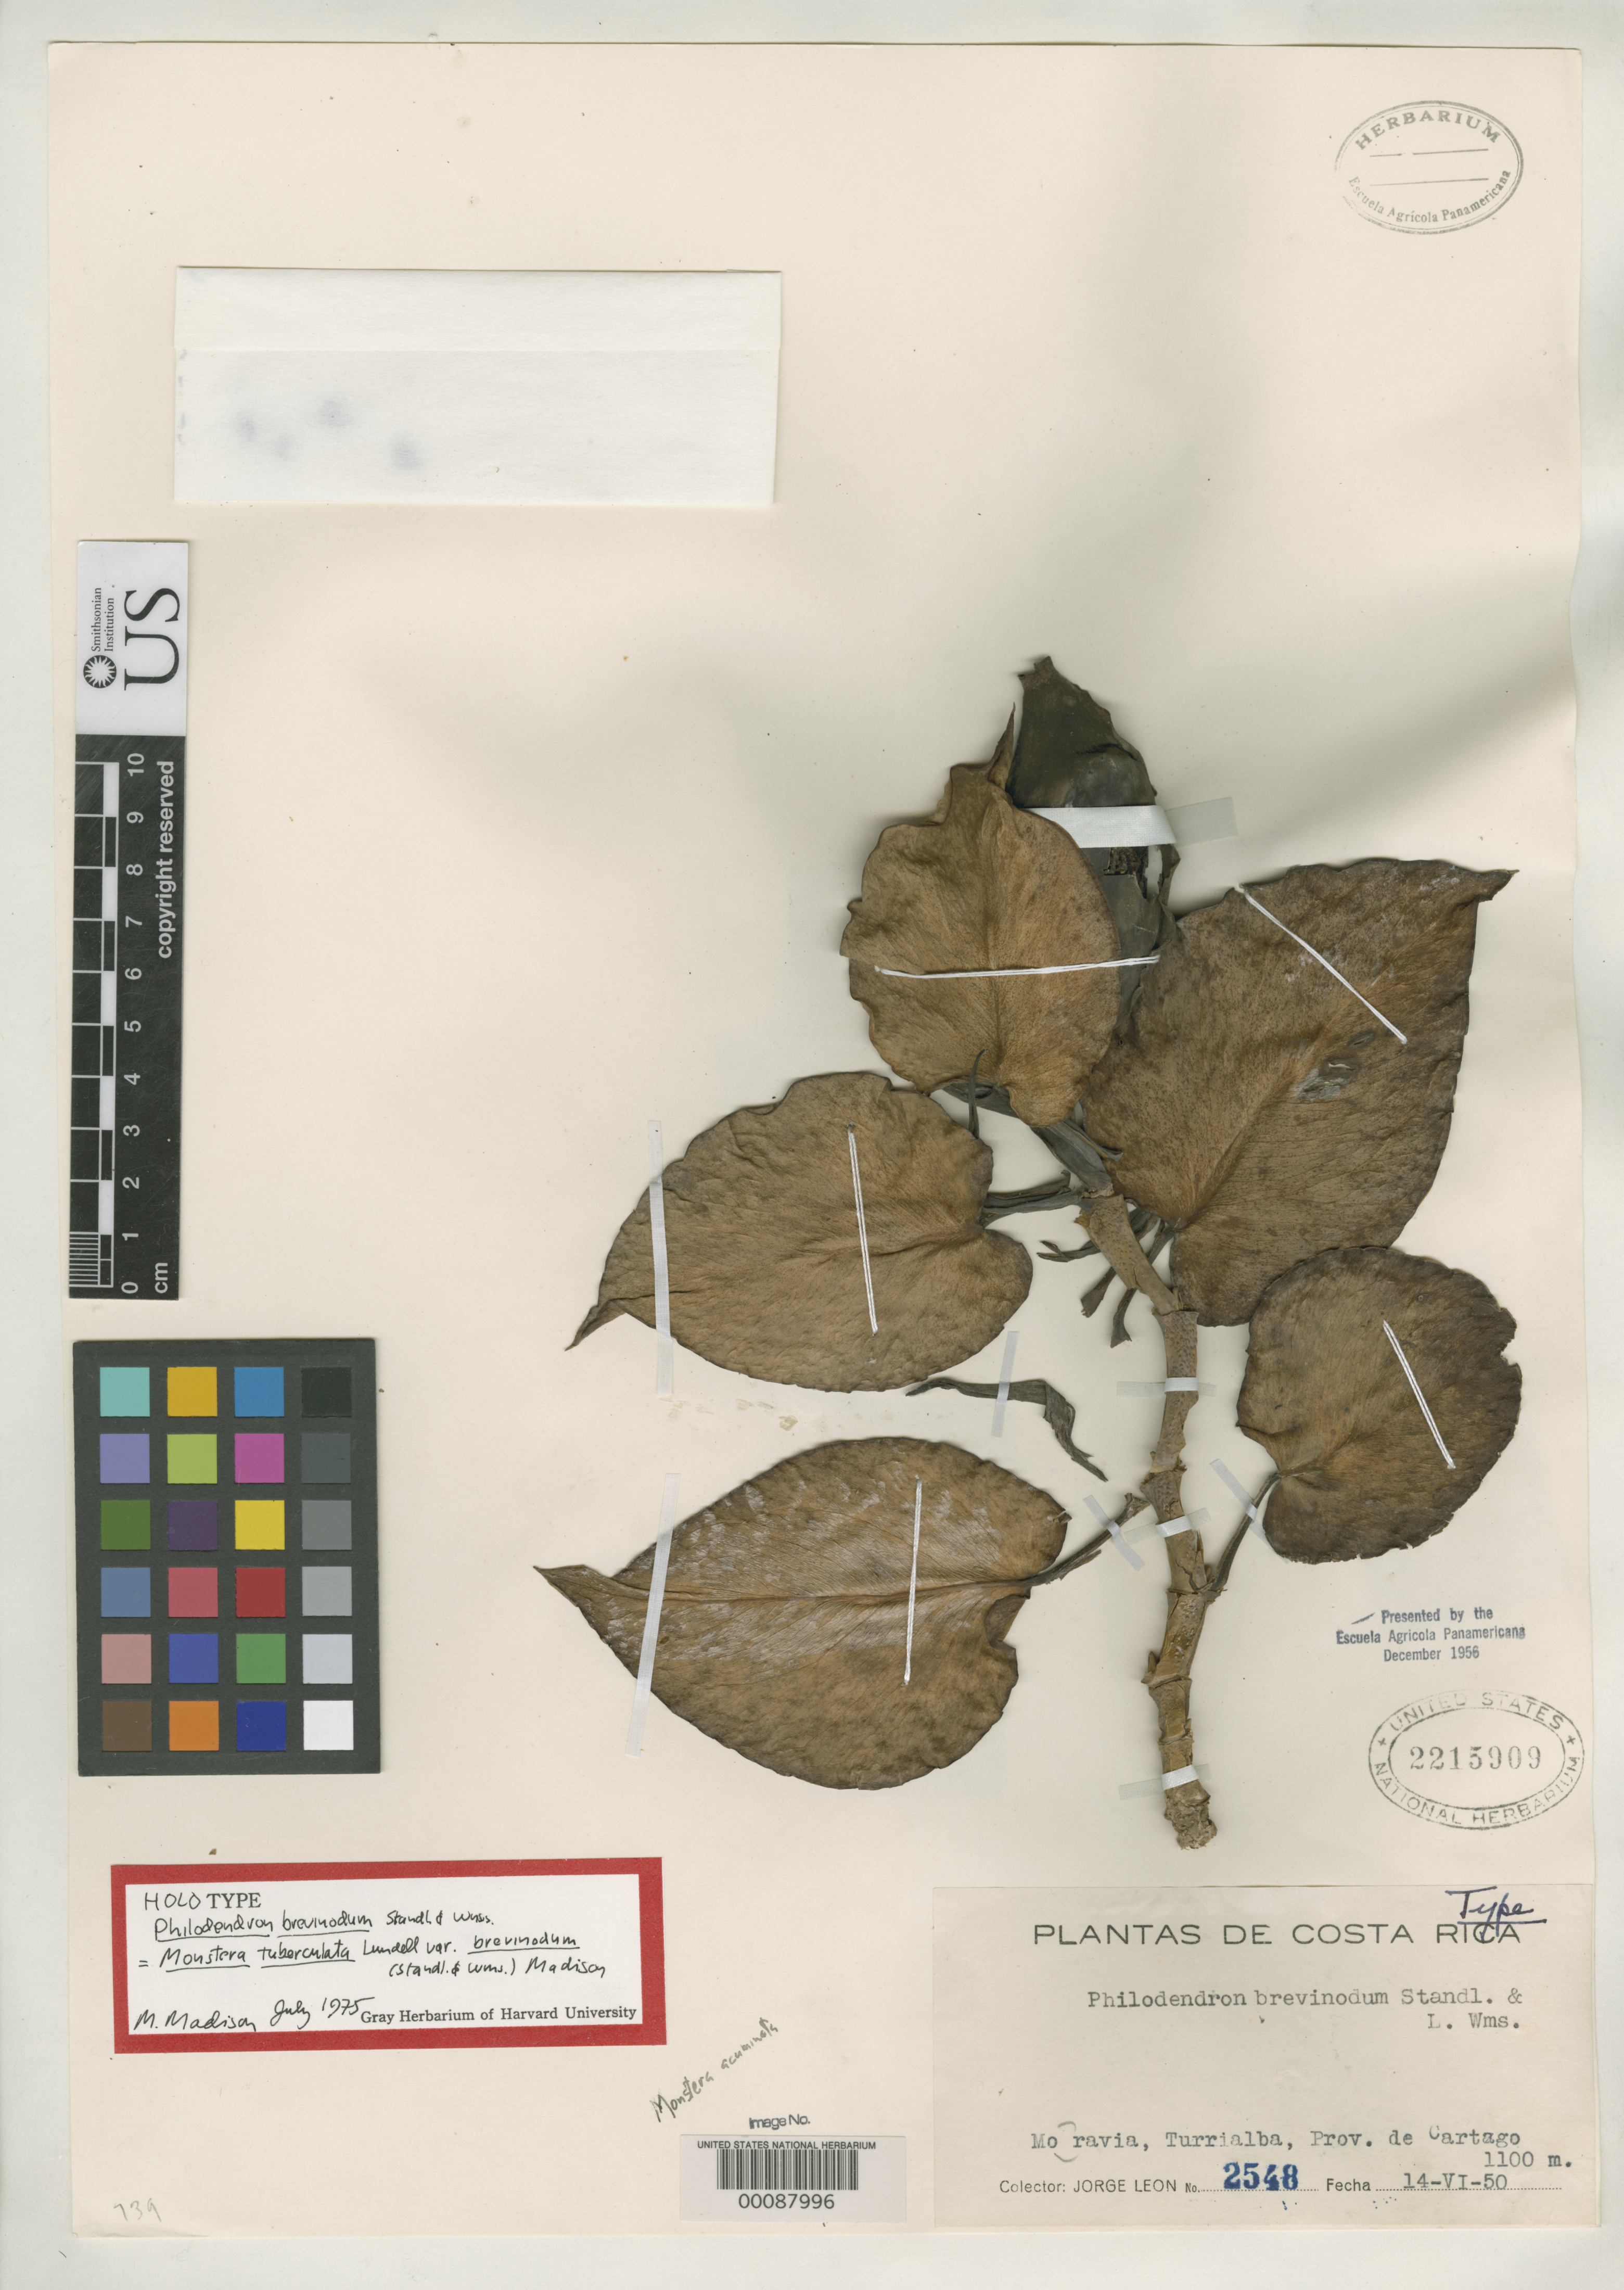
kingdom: Plantae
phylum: Tracheophyta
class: Liliopsida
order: Alismatales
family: Araceae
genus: Philodendron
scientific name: Philodendron brevinodum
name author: Standl. & L.O. Williams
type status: Holotype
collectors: J. León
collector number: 2548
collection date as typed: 14 Jun 1950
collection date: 1950-06-14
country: Costa Rica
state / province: Cartago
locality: Morovia, Turrialba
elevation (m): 1100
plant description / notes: "Presented by the Escuela Agricola Panamericana December 1956." Holotype, transferred from EAP to US (see Dorr et al. 2009, Taxon 58: 993-1001).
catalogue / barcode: US 2215909